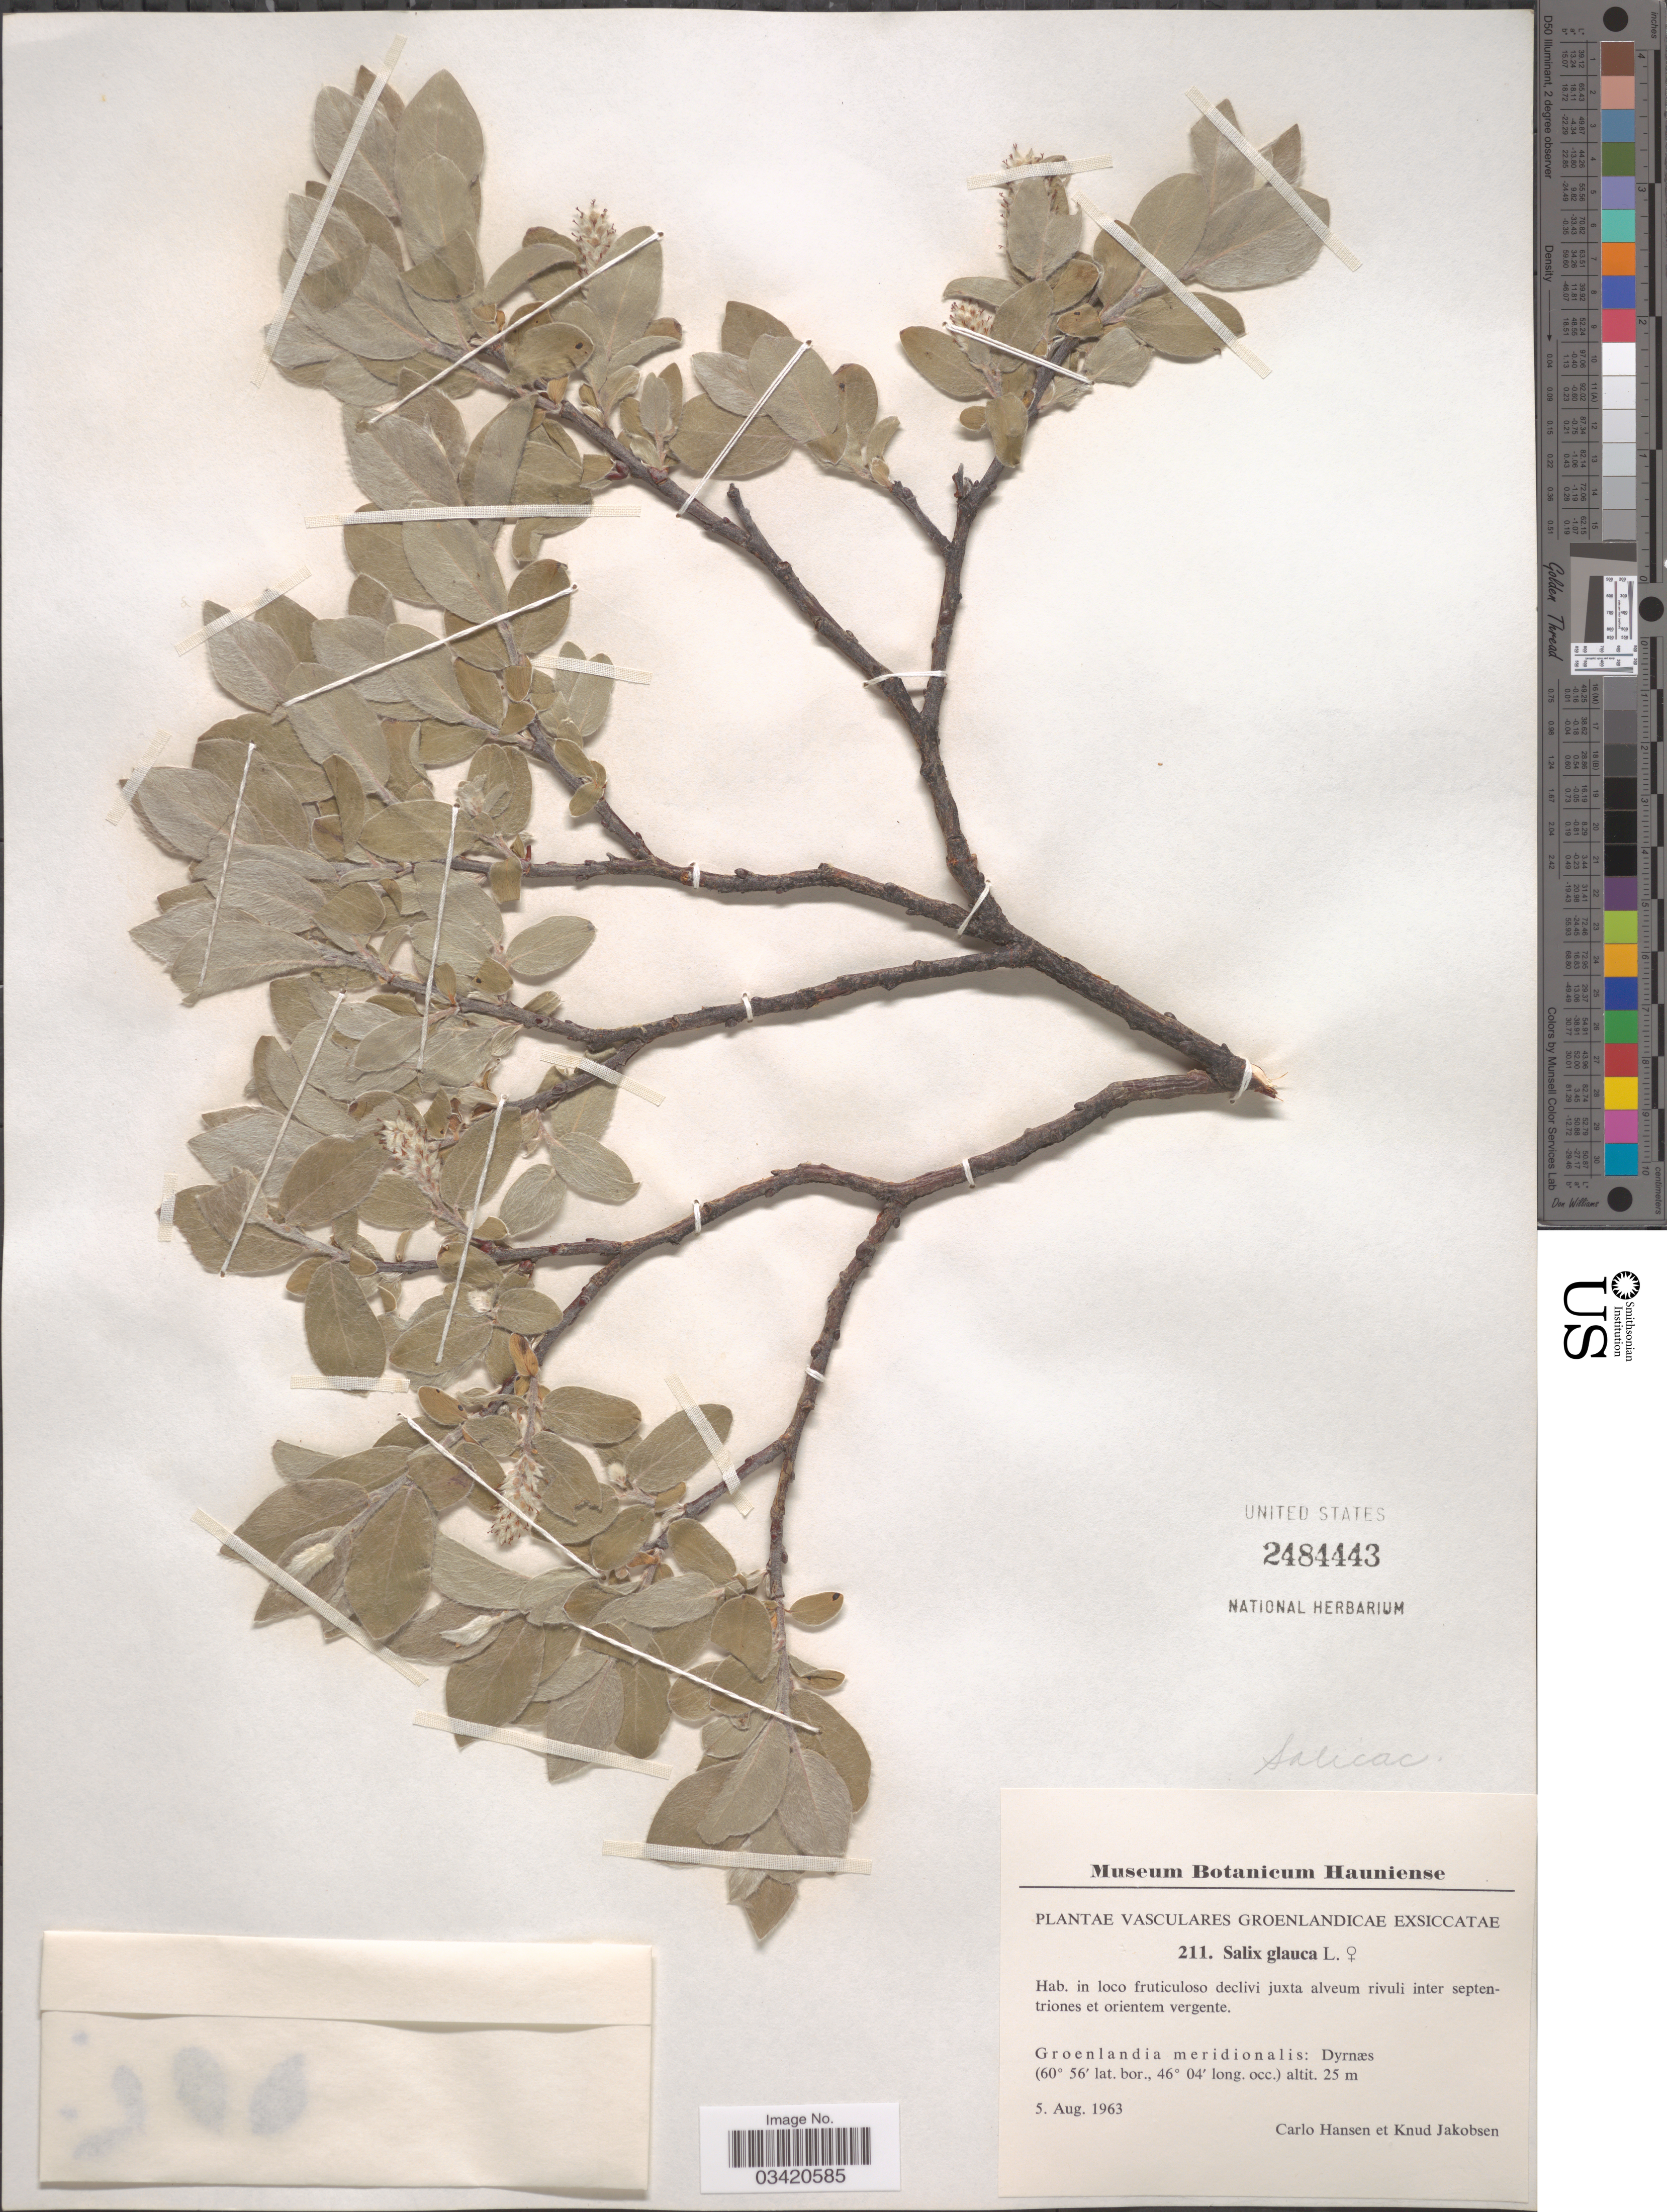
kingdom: Plantae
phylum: Tracheophyta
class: Magnoliopsida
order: Malpighiales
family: Salicaceae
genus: Salix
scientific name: Salix glauca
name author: L.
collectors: C. Hansen & K. Jakobsen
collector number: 211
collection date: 1963-08-05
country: Greenland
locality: Groenlandia meridionalis: Dyrnæs.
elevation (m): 25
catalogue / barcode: US 2484443